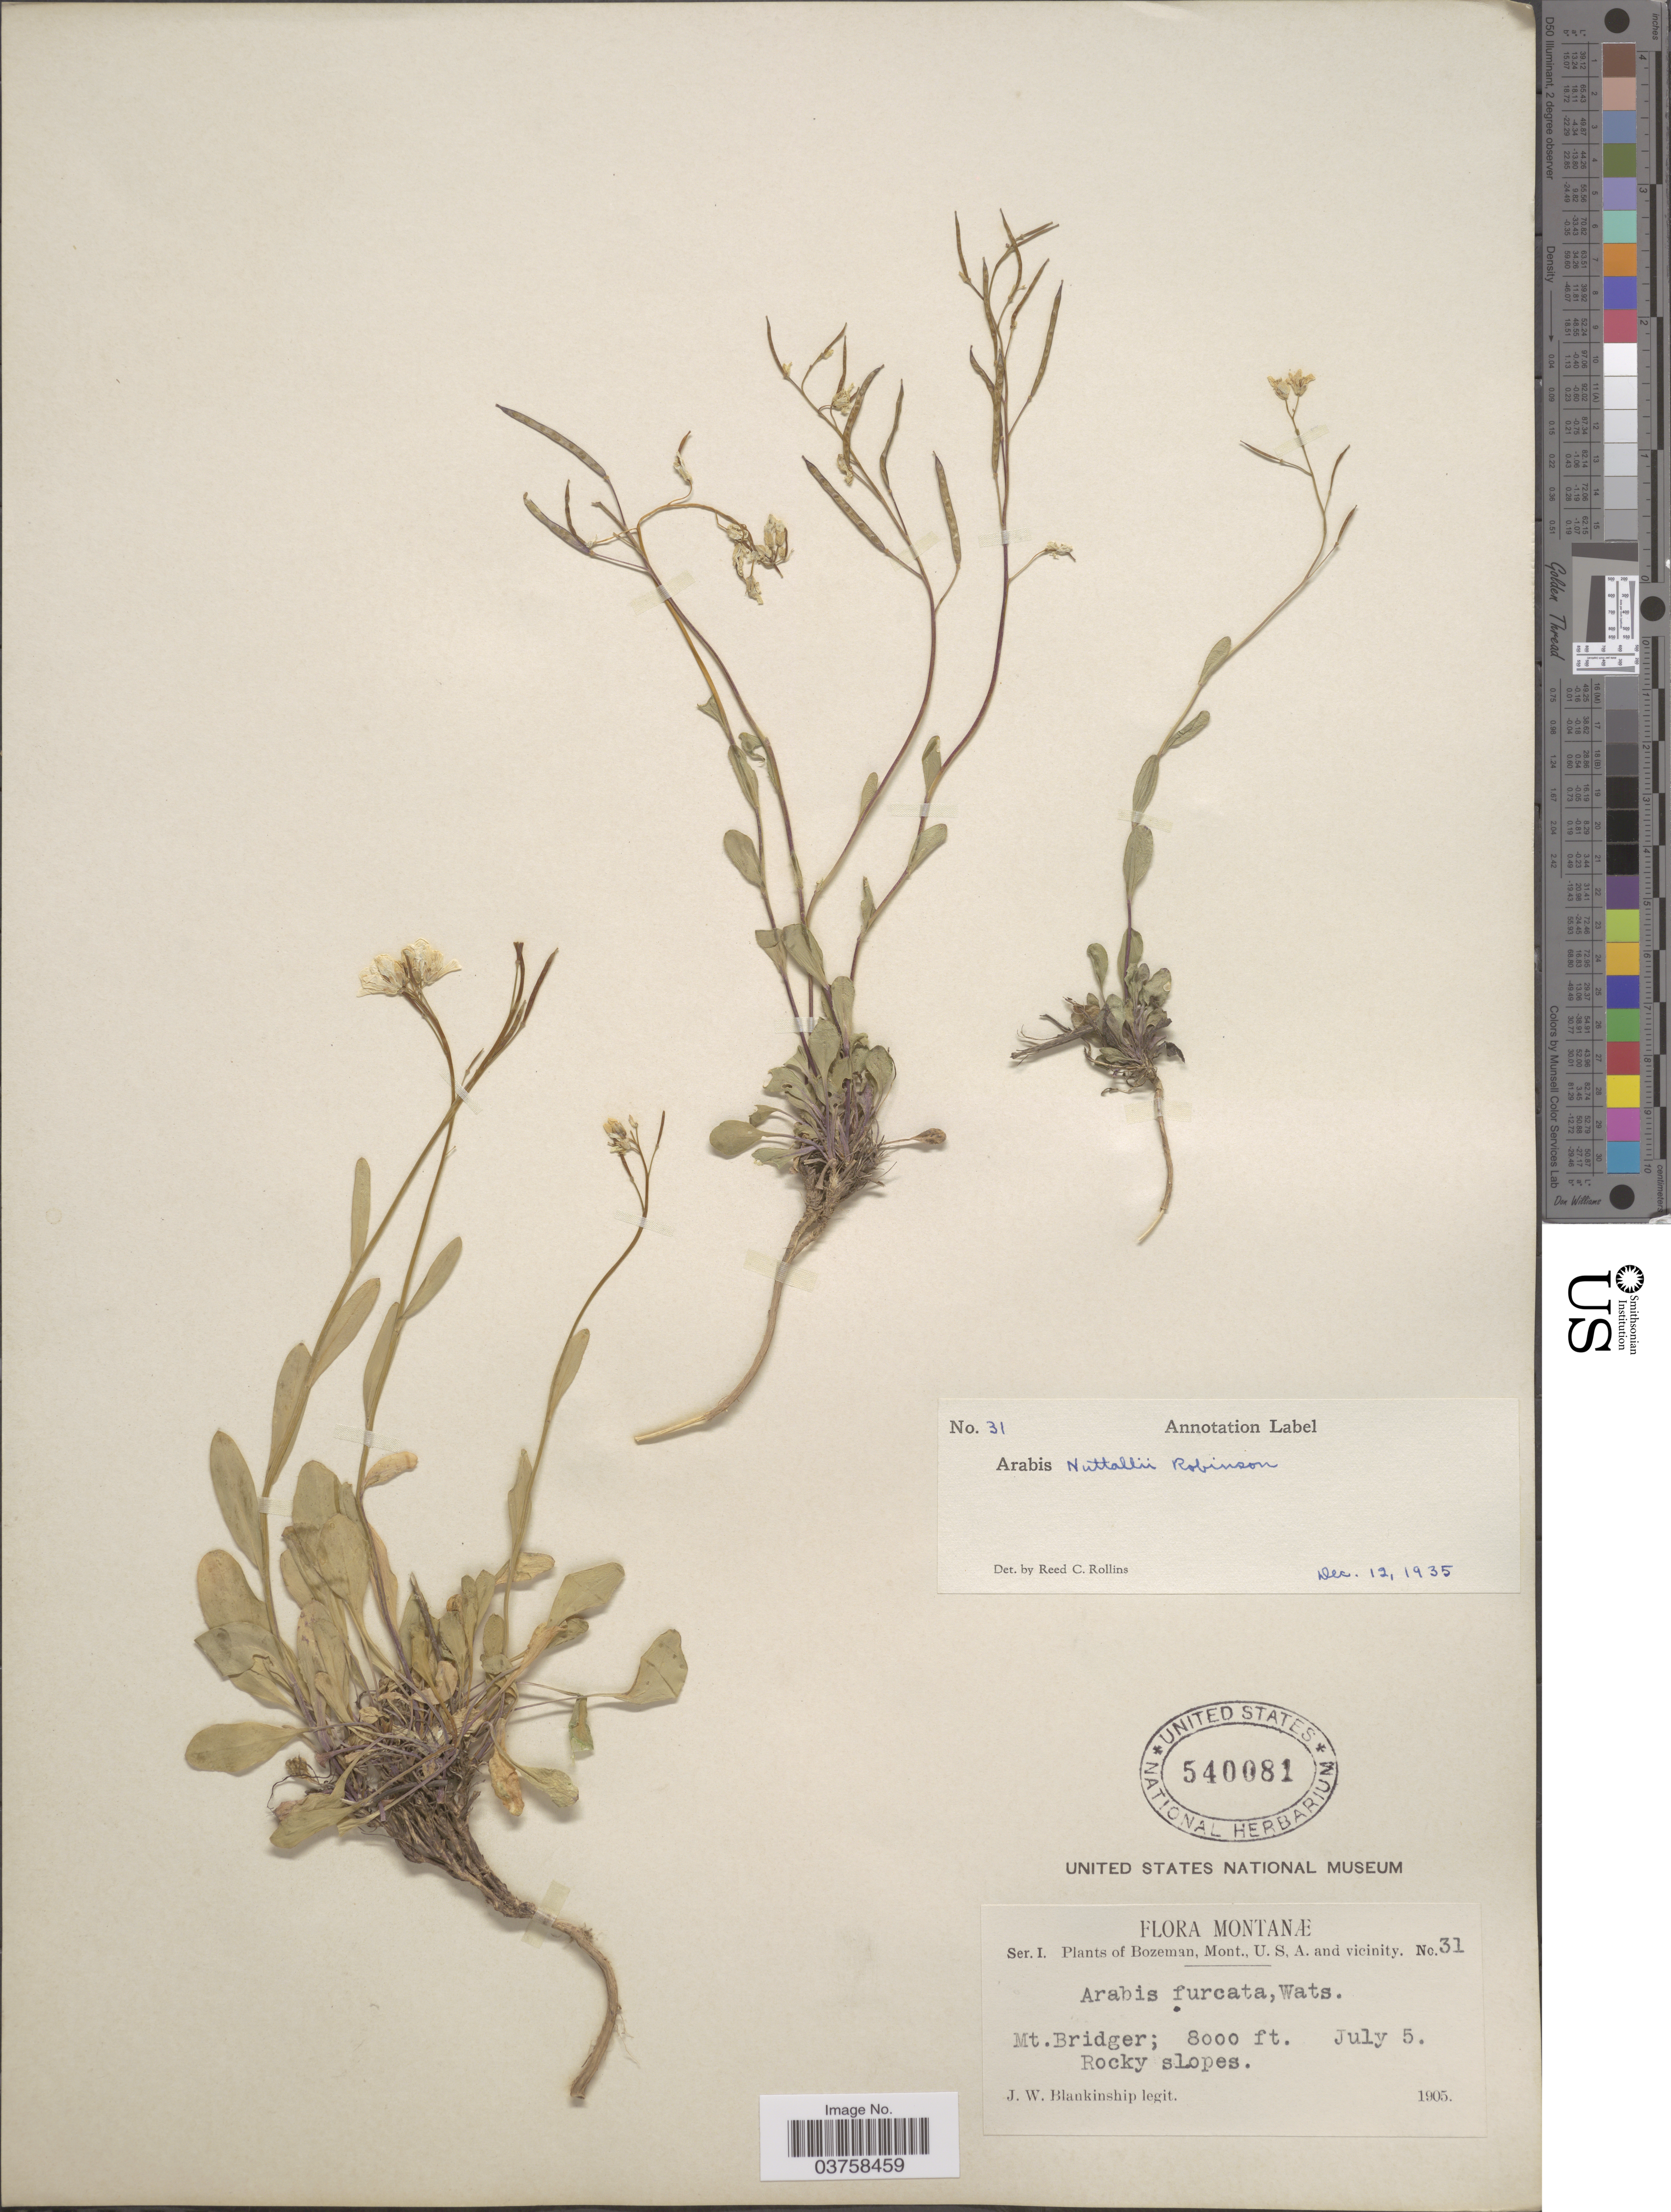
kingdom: Plantae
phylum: Tracheophyta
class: Magnoliopsida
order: Brassicales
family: Brassicaceae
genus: Arabis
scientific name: Arabis nuttallii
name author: B.L. Rob.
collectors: J. W. Blankinship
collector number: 31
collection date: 1905-07-05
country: United States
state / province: Montana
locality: Mt. Bridger. Bozeman, and vicinity.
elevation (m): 2438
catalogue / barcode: US 540081